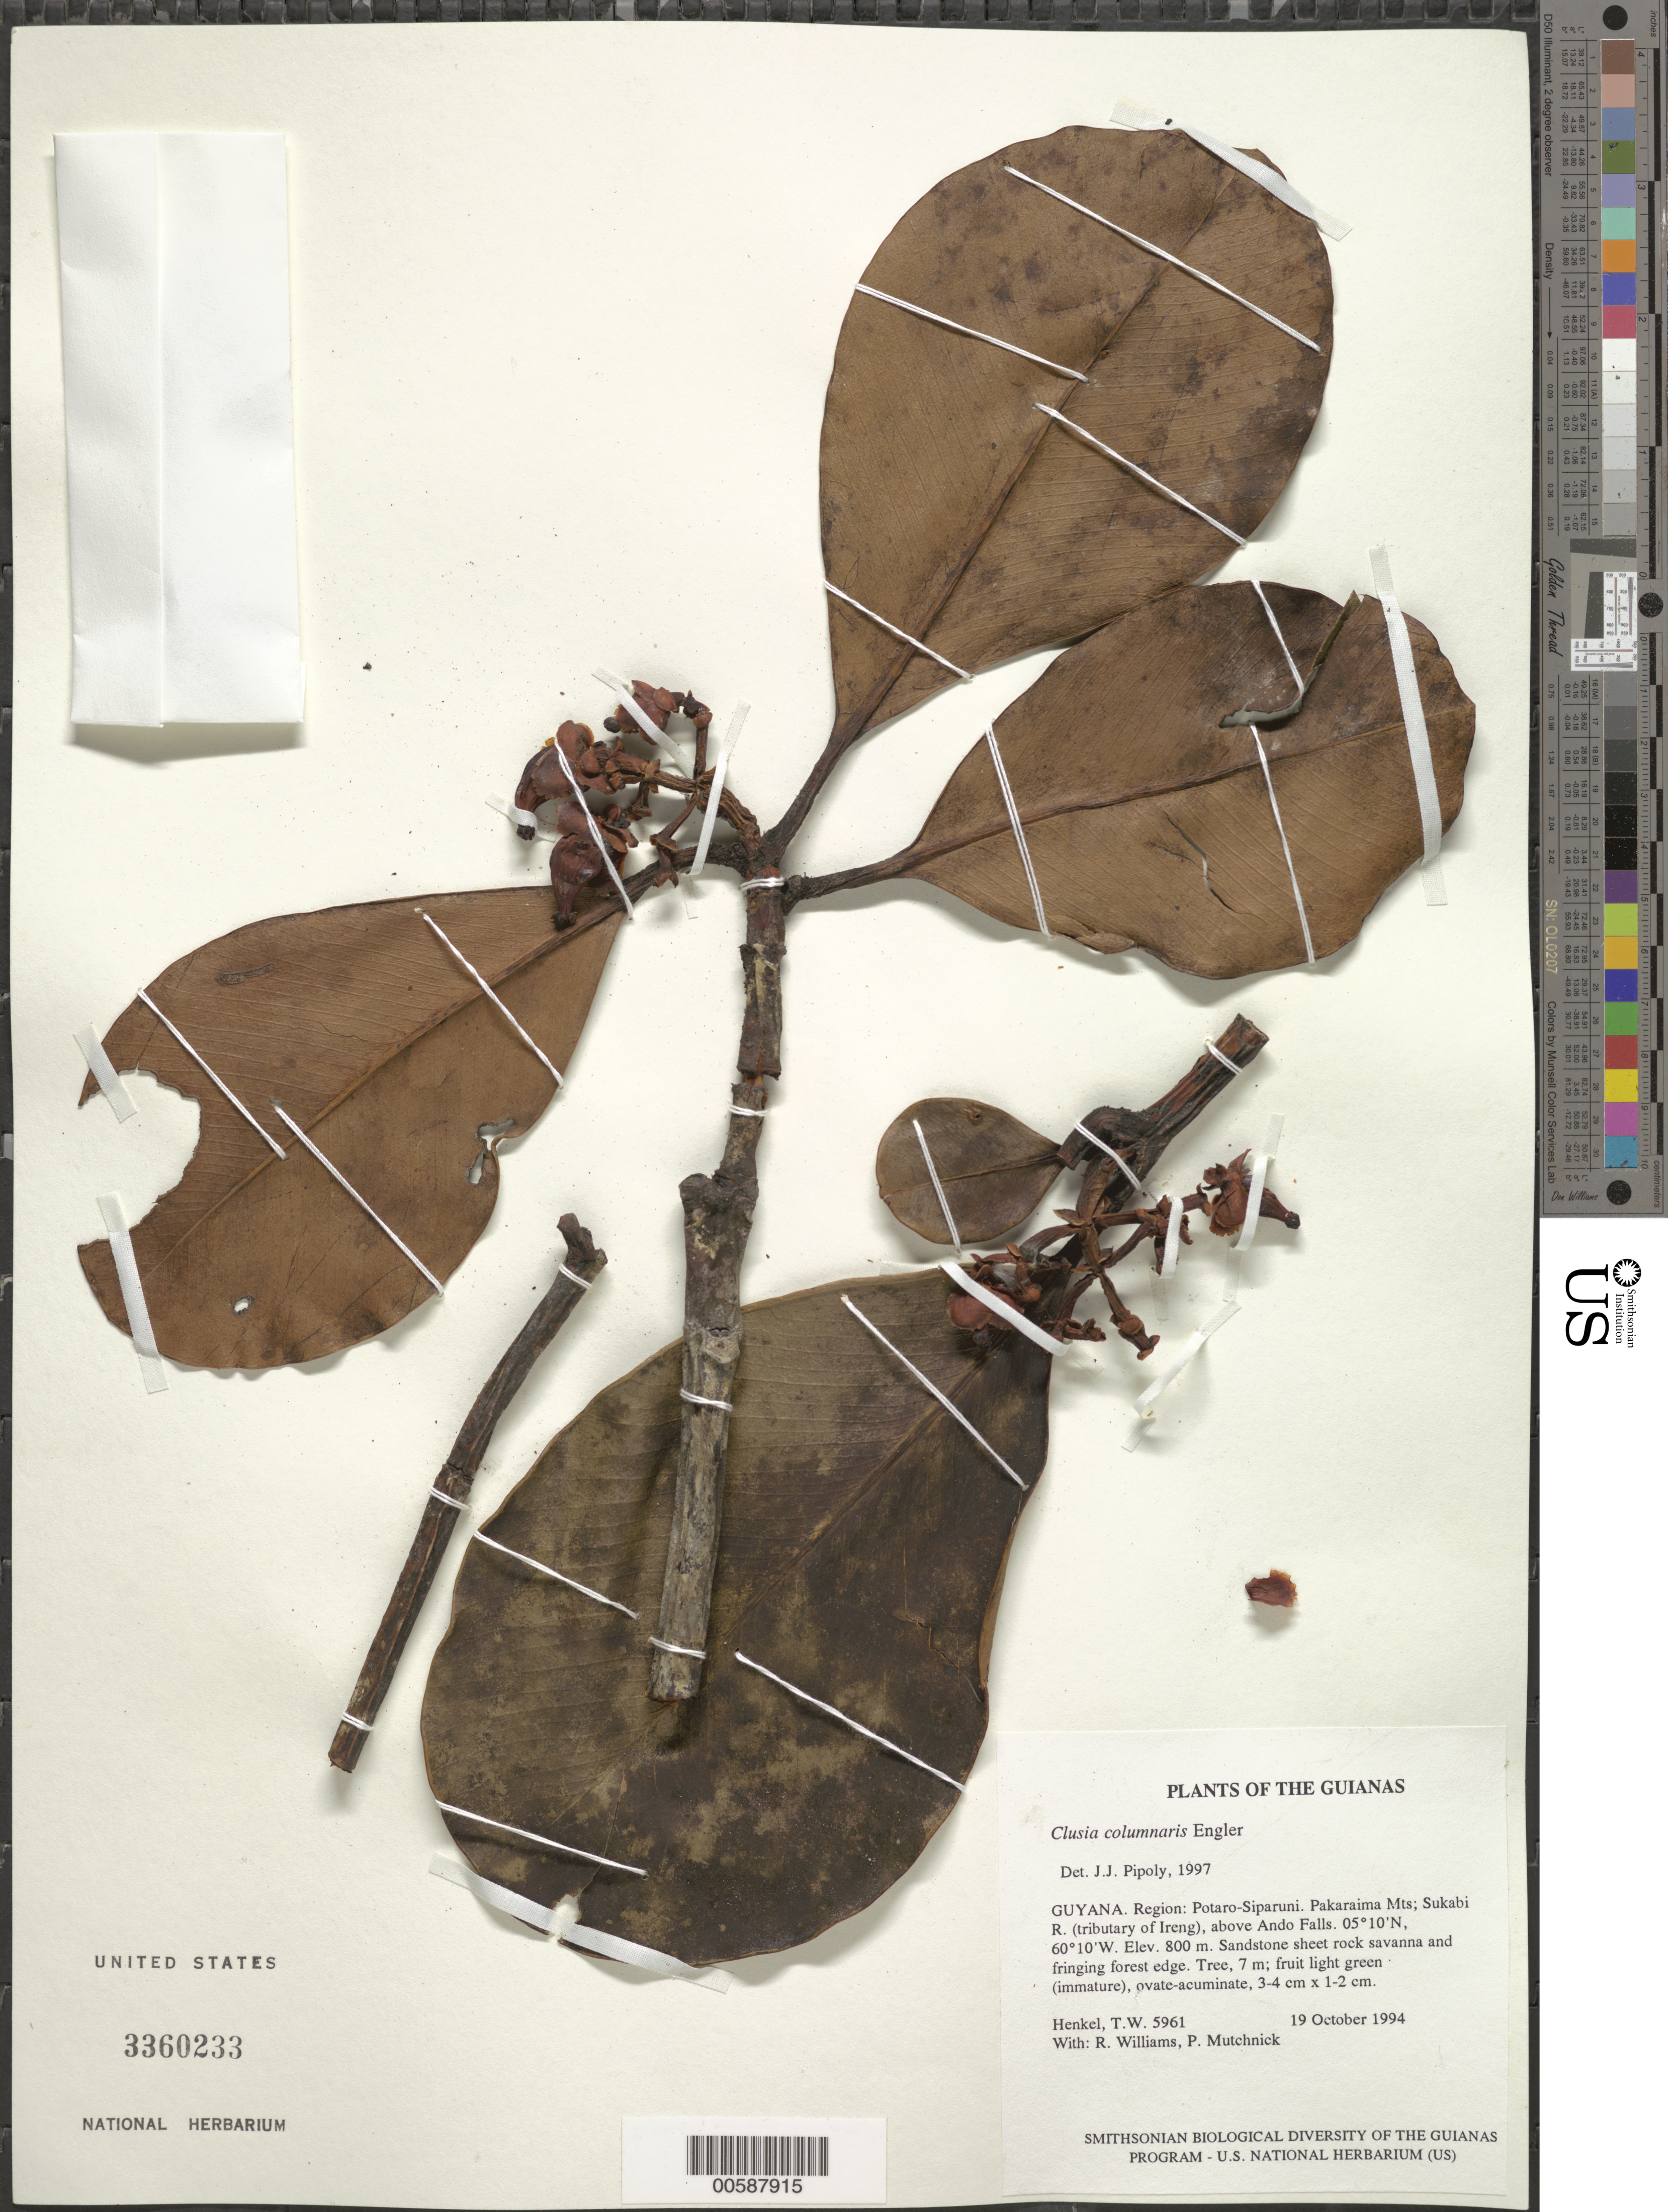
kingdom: Plantae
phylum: Tracheophyta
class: Magnoliopsida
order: Malpighiales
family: Clusiaceae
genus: Clusia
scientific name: Clusia columnaris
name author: Engl.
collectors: T. Henkel, R. Williams & P. Mutchnick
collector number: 5961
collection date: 1994-10-19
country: Guyana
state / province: Potaro-Siparuni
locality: The Guianas. Region: Potaro-Siparuni. Pakaraima Mts; Sukabi R. (tributary of Ireng), above Ando Falls.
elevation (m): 800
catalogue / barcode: US 3360233